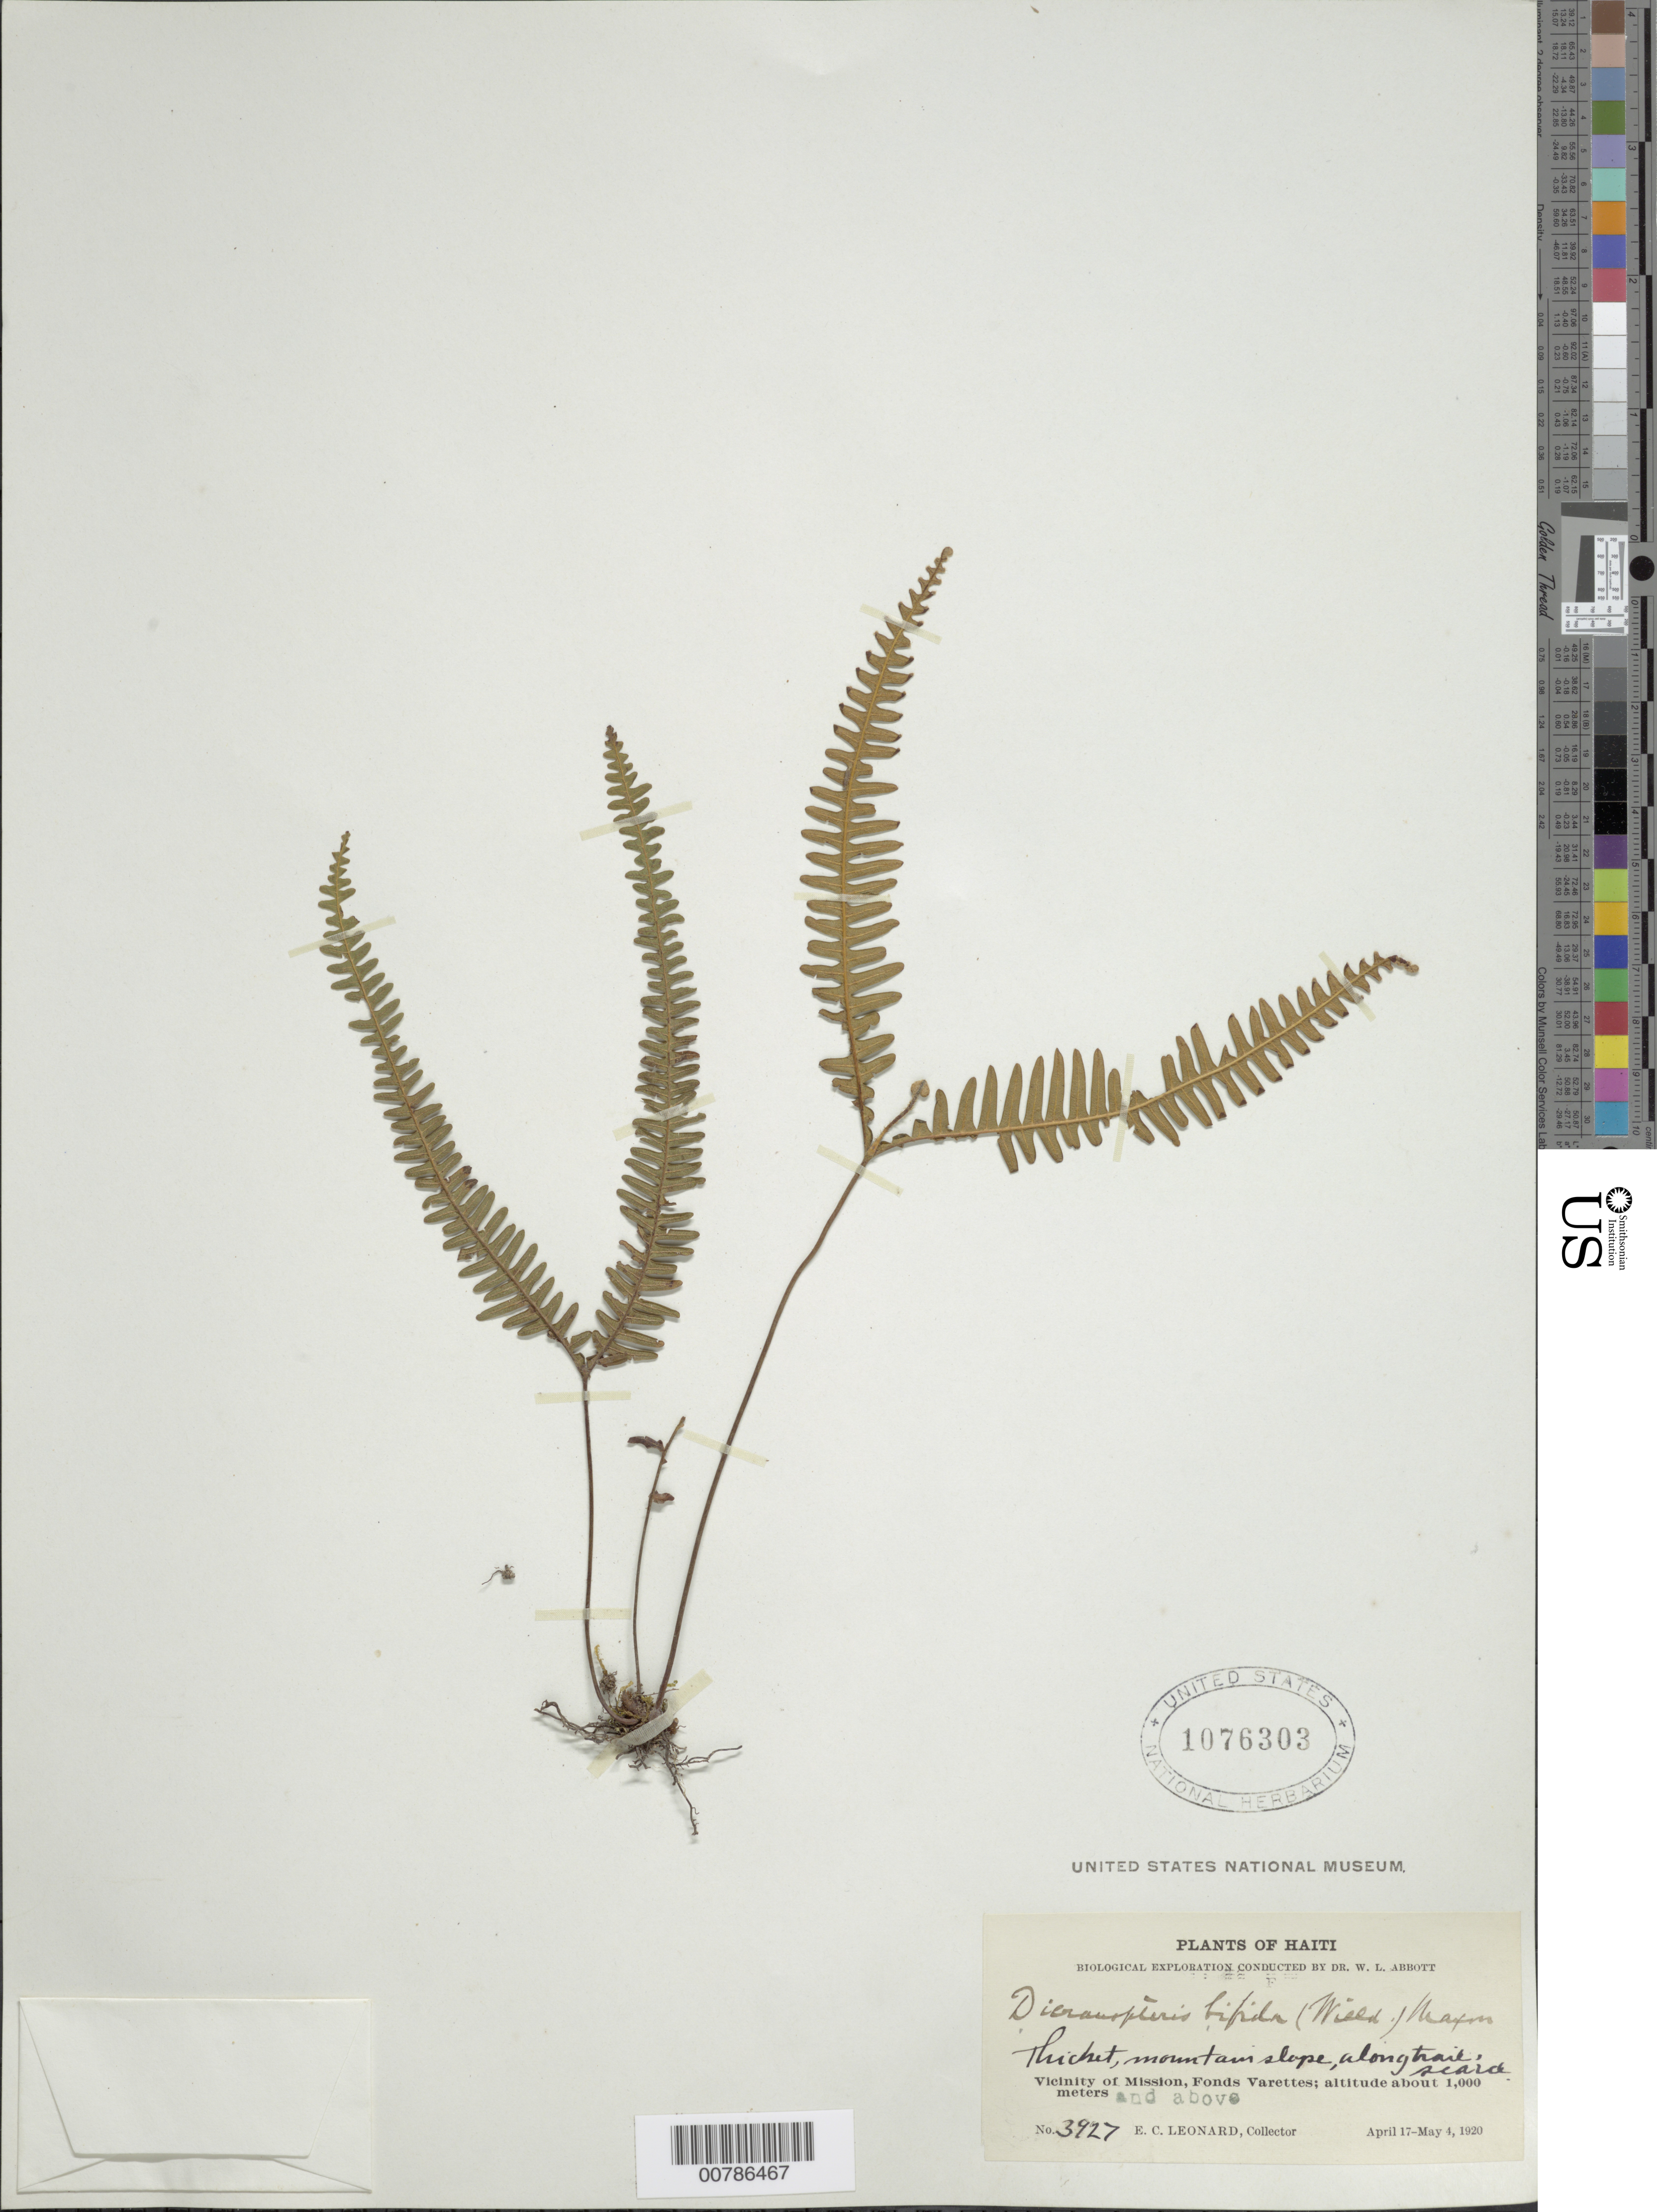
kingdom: Plantae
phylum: Tracheophyta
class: Polypodiopsida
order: Gleicheniales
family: Gleicheniaceae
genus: Sticherus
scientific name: Sticherus bifidus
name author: (Willd.) Ching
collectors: E. C. Leonard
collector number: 3927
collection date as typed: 17 Apr 1920 04 May 1920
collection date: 1920-04-17/1920-05-04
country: Haiti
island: Hispaniola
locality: Mission vicinity, Fonds Varettes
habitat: Thicket, mountain slope, along trail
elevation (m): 1000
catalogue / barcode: US 1076303